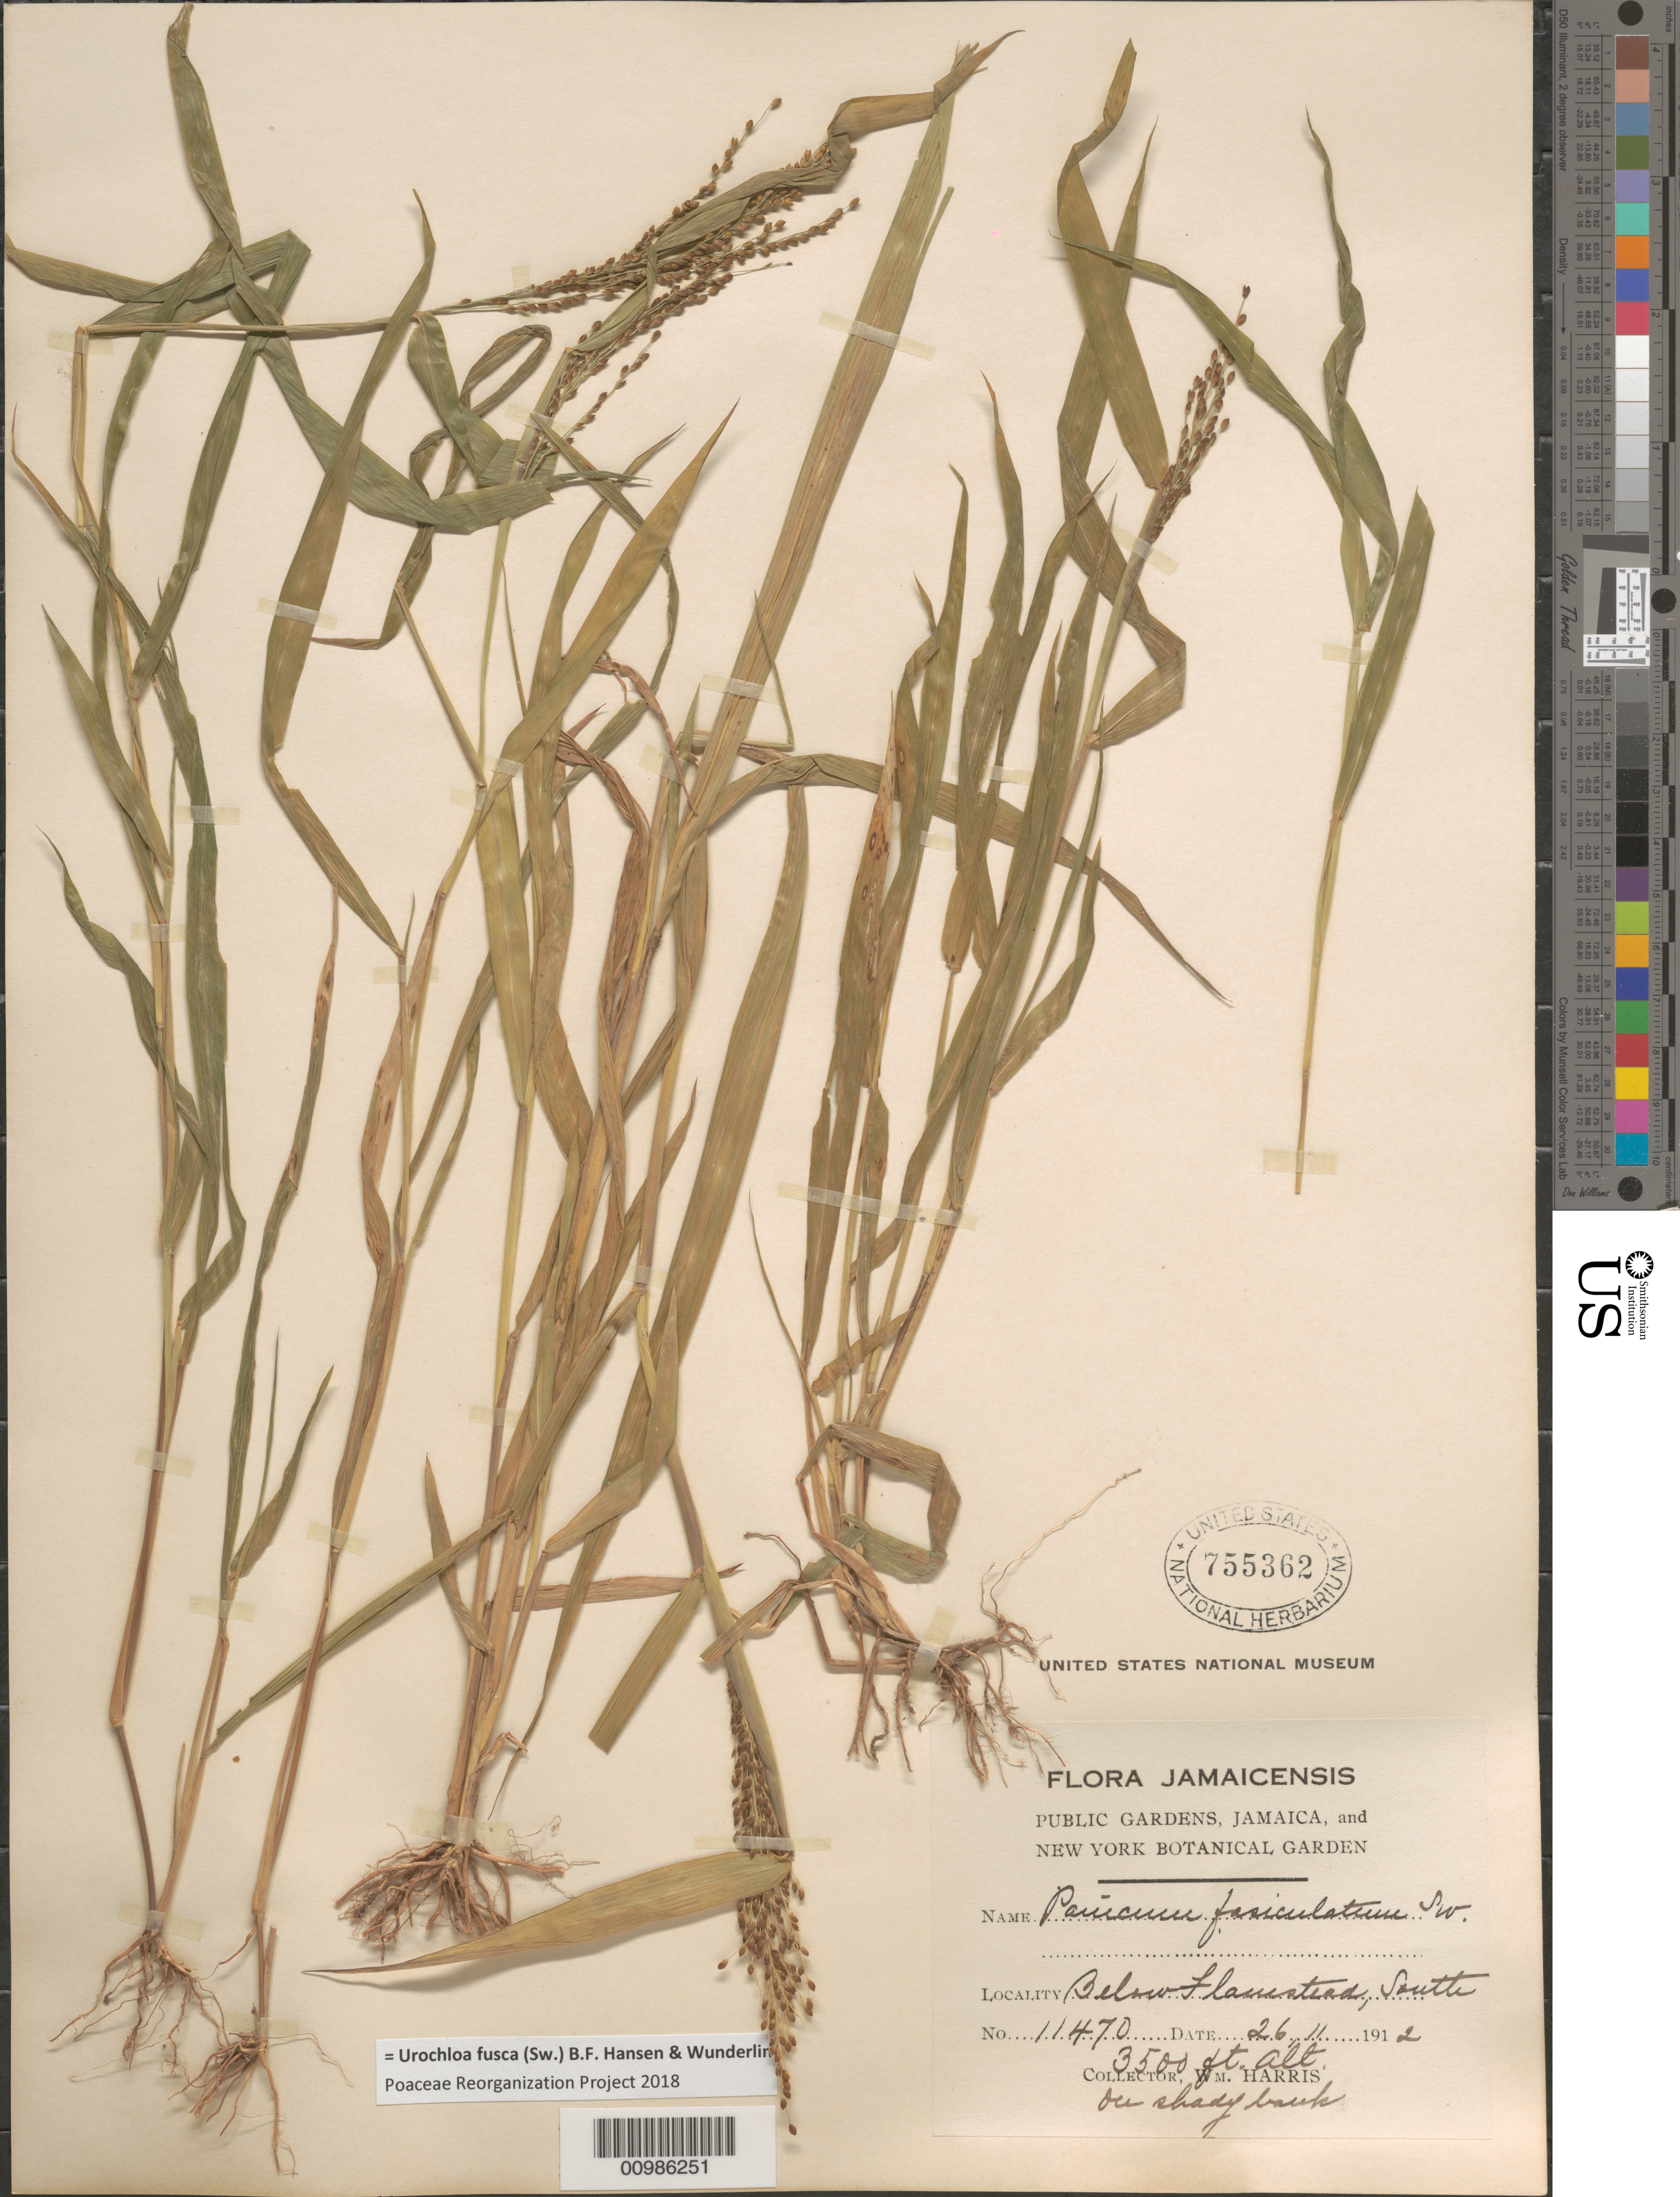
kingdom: Plantae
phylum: Tracheophyta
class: Liliopsida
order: Poales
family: Poaceae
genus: Brachiaria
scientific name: Brachiaria fasciculata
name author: (Sw.) Parodi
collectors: W. H. Harris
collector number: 11470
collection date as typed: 26 Nov 1912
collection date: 1912-11-26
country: Jamaica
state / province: Saint Andrew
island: Jamaica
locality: Below Flamstead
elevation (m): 1067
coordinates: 0 N, 0 E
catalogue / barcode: US 755362